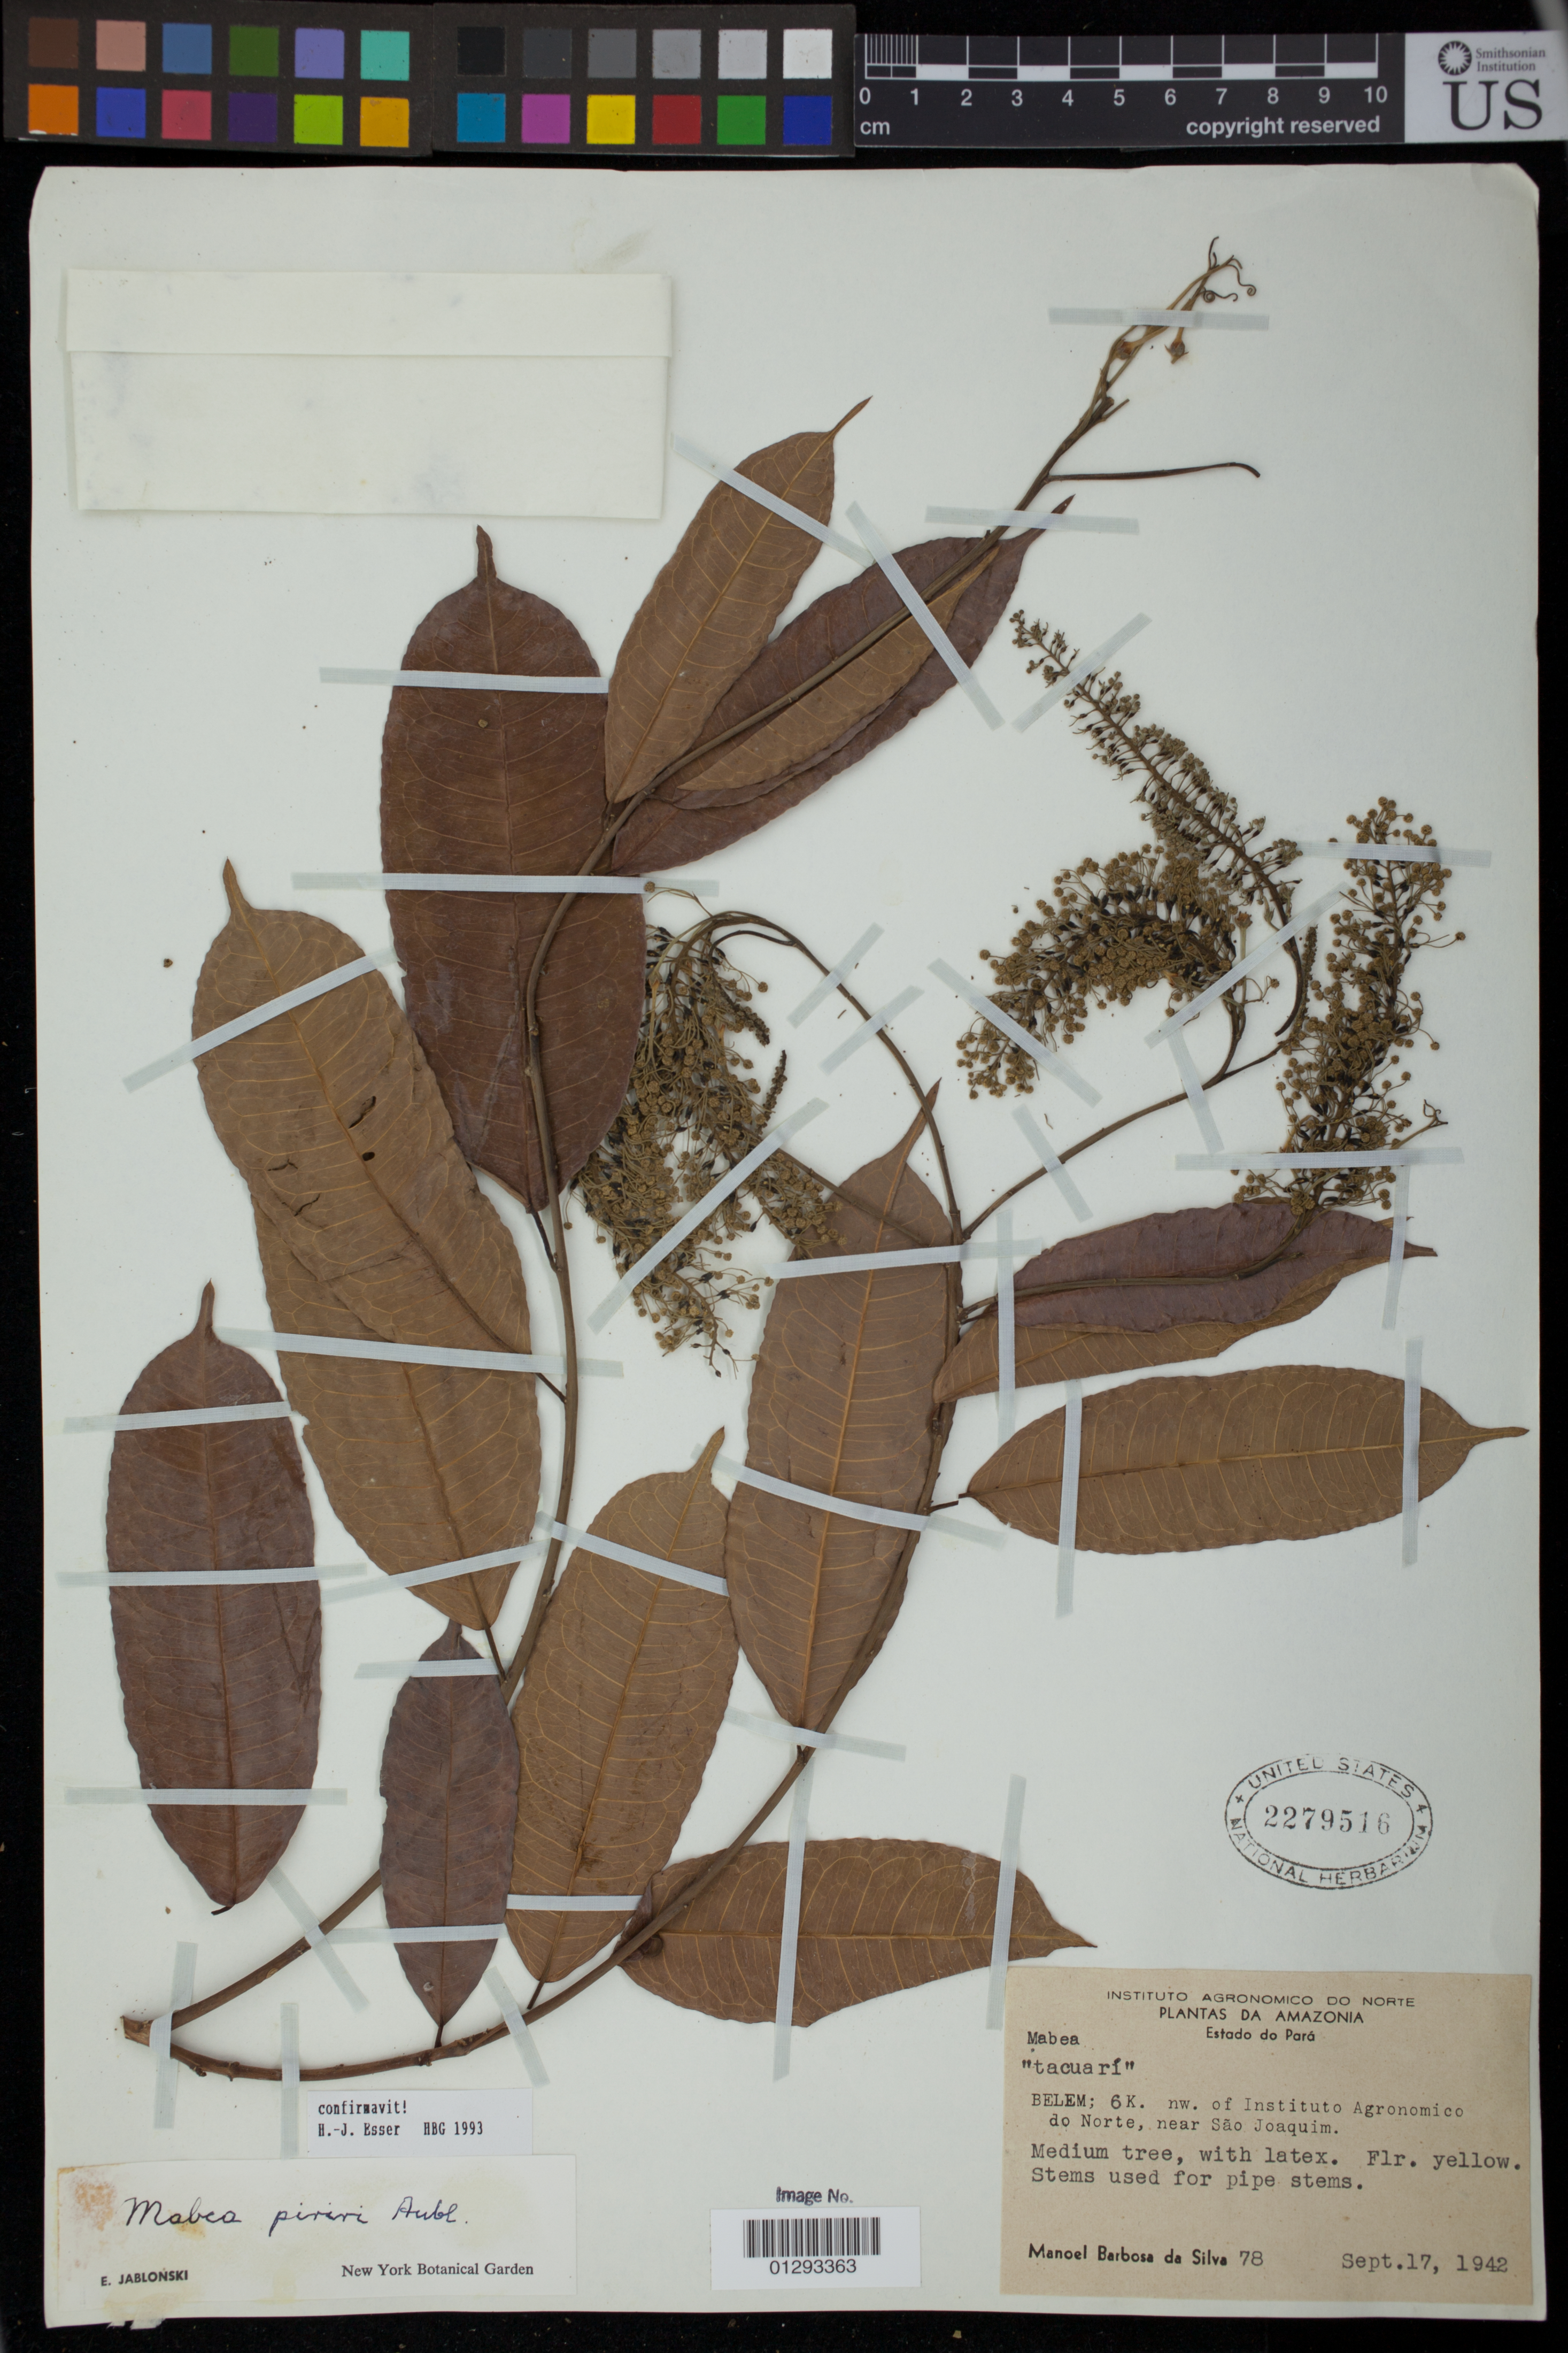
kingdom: Plantae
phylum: Tracheophyta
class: Magnoliopsida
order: Malpighiales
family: Euphorbiaceae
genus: Mabea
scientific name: Mabea piriri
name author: Aubl.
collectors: M. Barbosa da Silva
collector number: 78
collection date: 1942-09-17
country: Brazil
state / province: Pará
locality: BELEM; 6 K. nw. of Instituto Agronomico do Norte, near Sao Joaquim.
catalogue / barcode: US 2279516